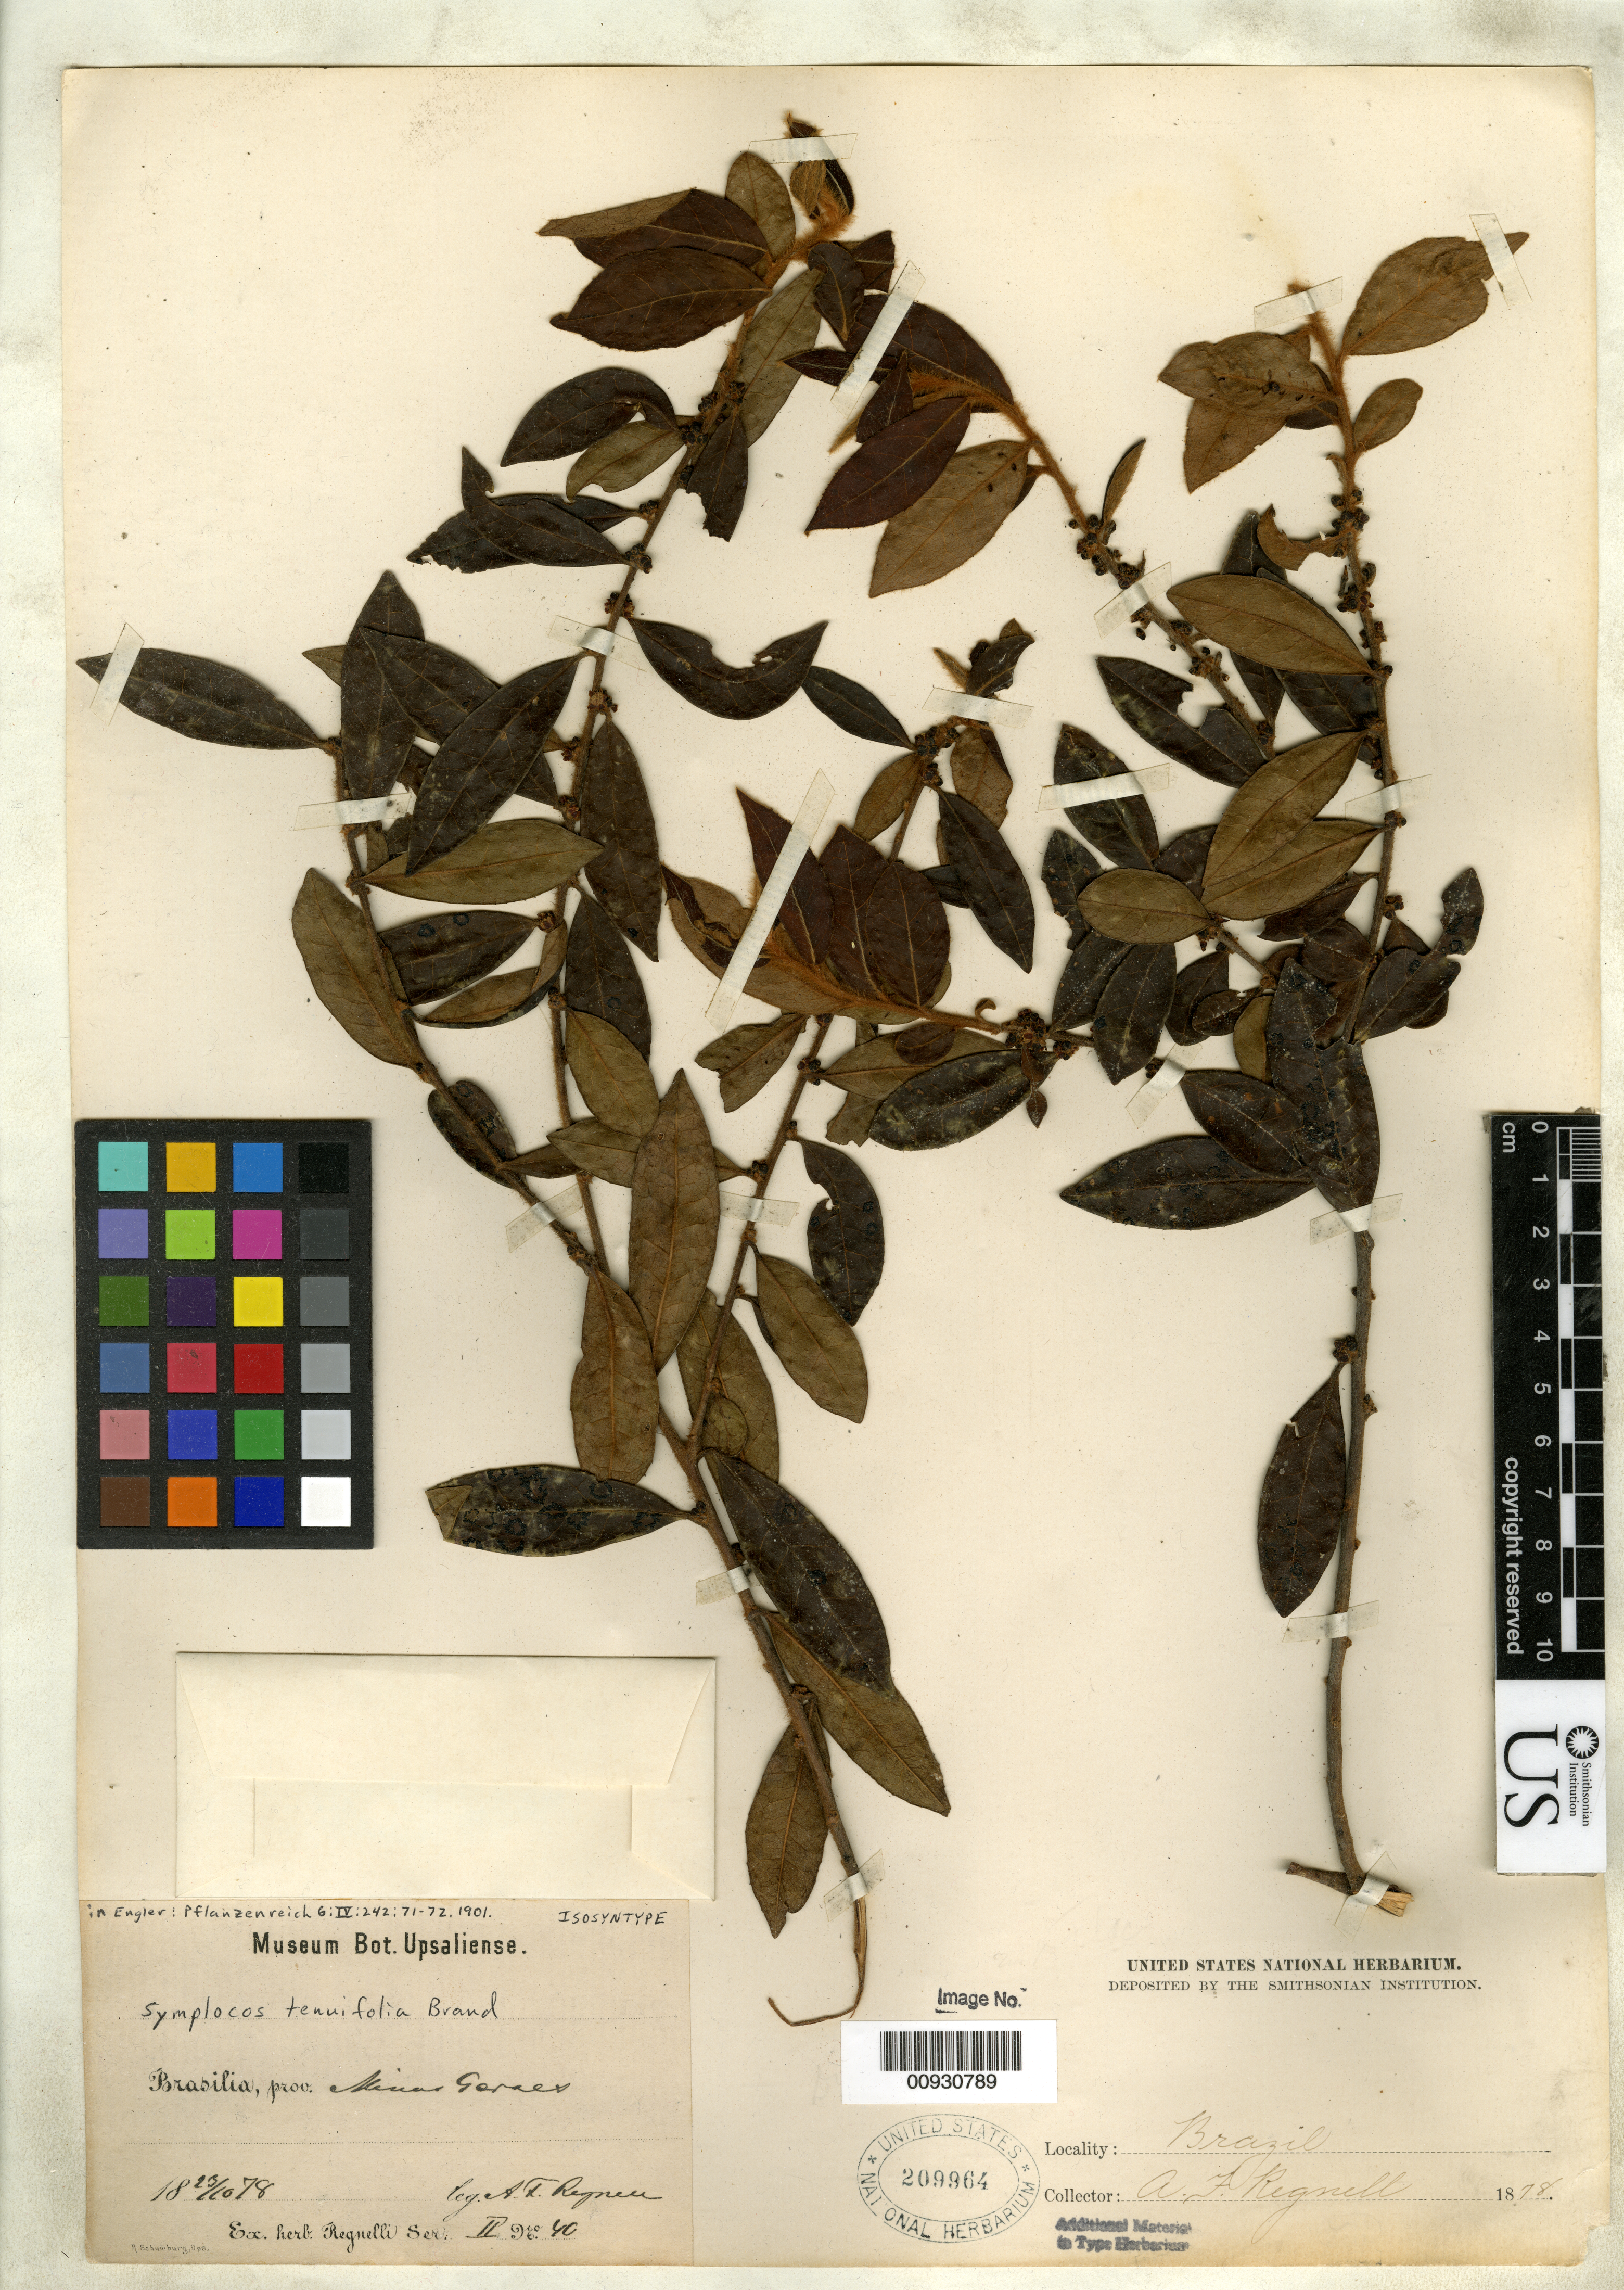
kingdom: Plantae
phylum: Tracheophyta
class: Magnoliopsida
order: Ericales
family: Symplocaceae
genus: Symplocos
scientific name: Symplocos tenuifolia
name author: Brand in Engl.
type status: Isosyntype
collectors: A. F. Regnell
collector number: II 40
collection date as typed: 23 Oct 1878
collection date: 1878-10-23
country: Brazil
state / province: Minas Gerais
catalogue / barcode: US 209964